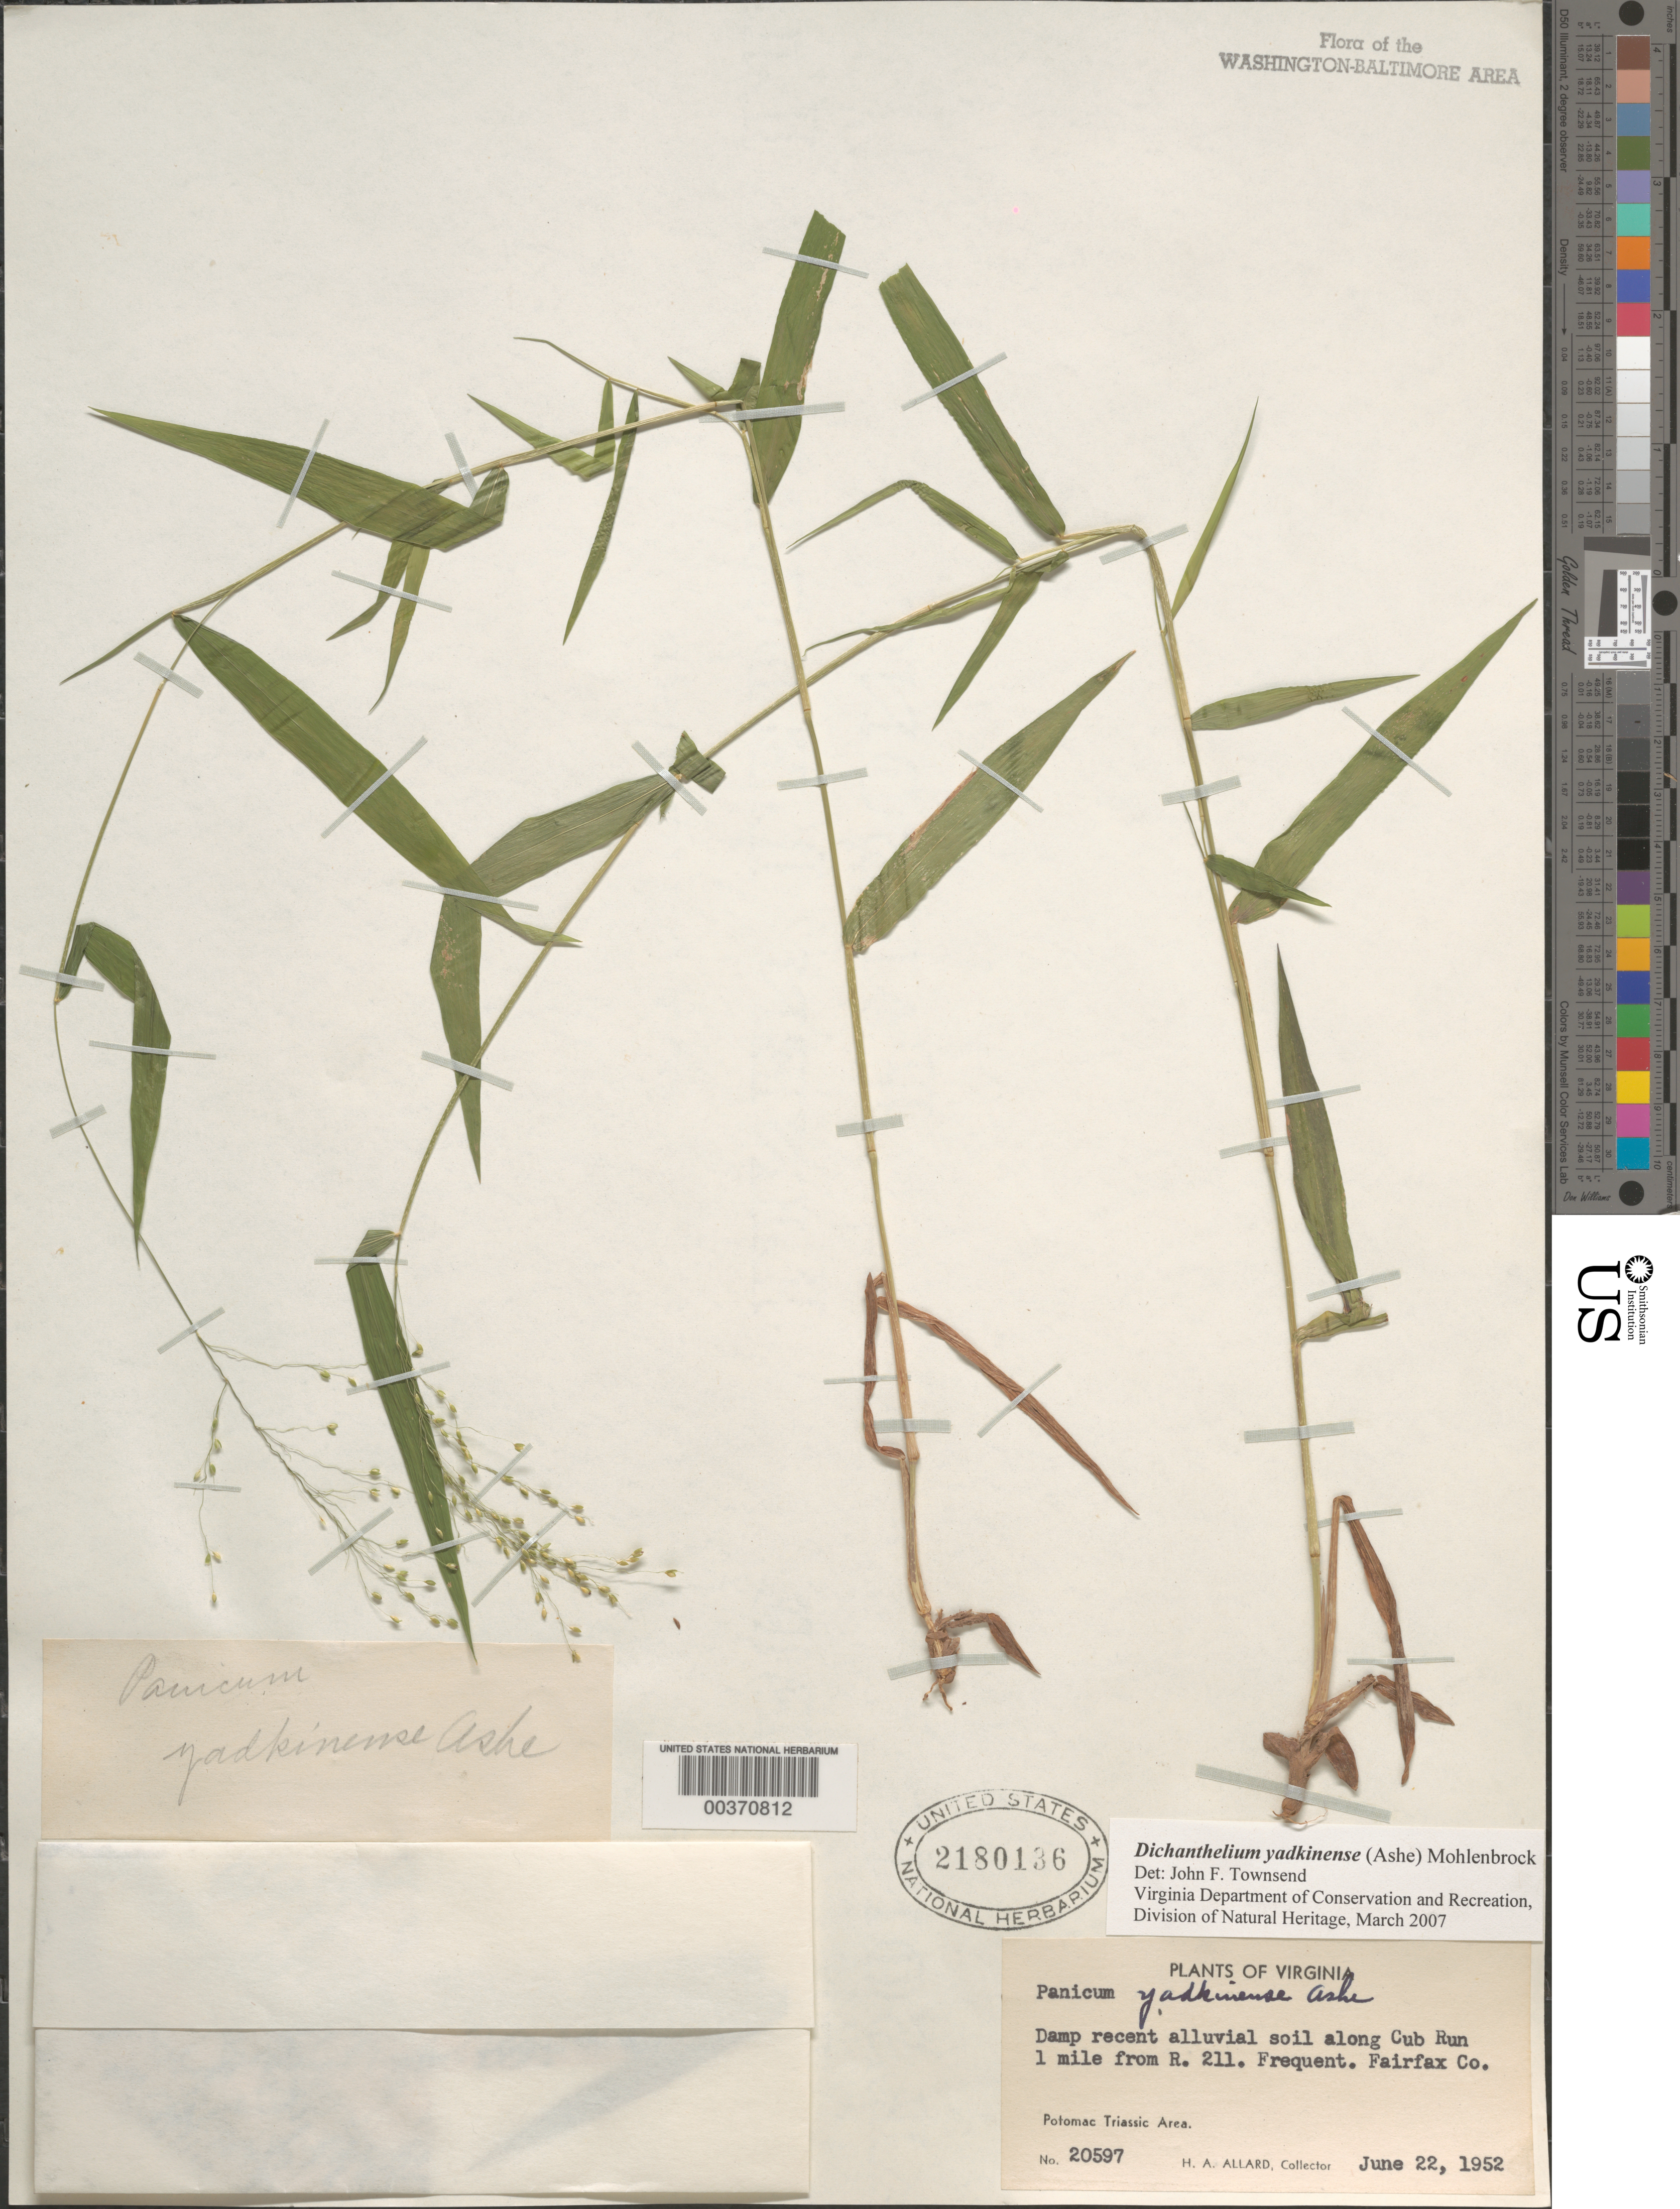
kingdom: Plantae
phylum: Tracheophyta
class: Liliopsida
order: Poales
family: Poaceae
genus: Dichanthelium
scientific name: Dichanthelium yadkinense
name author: (Ashe) Mohlenbr.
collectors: H. A. Allard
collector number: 20597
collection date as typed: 22 Jun 1952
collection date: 1952-06-22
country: United States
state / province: Virginia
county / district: Fairfax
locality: Downstream from Route 211 on Cub Run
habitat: Damp recent alluvial soil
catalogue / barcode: US 2180136